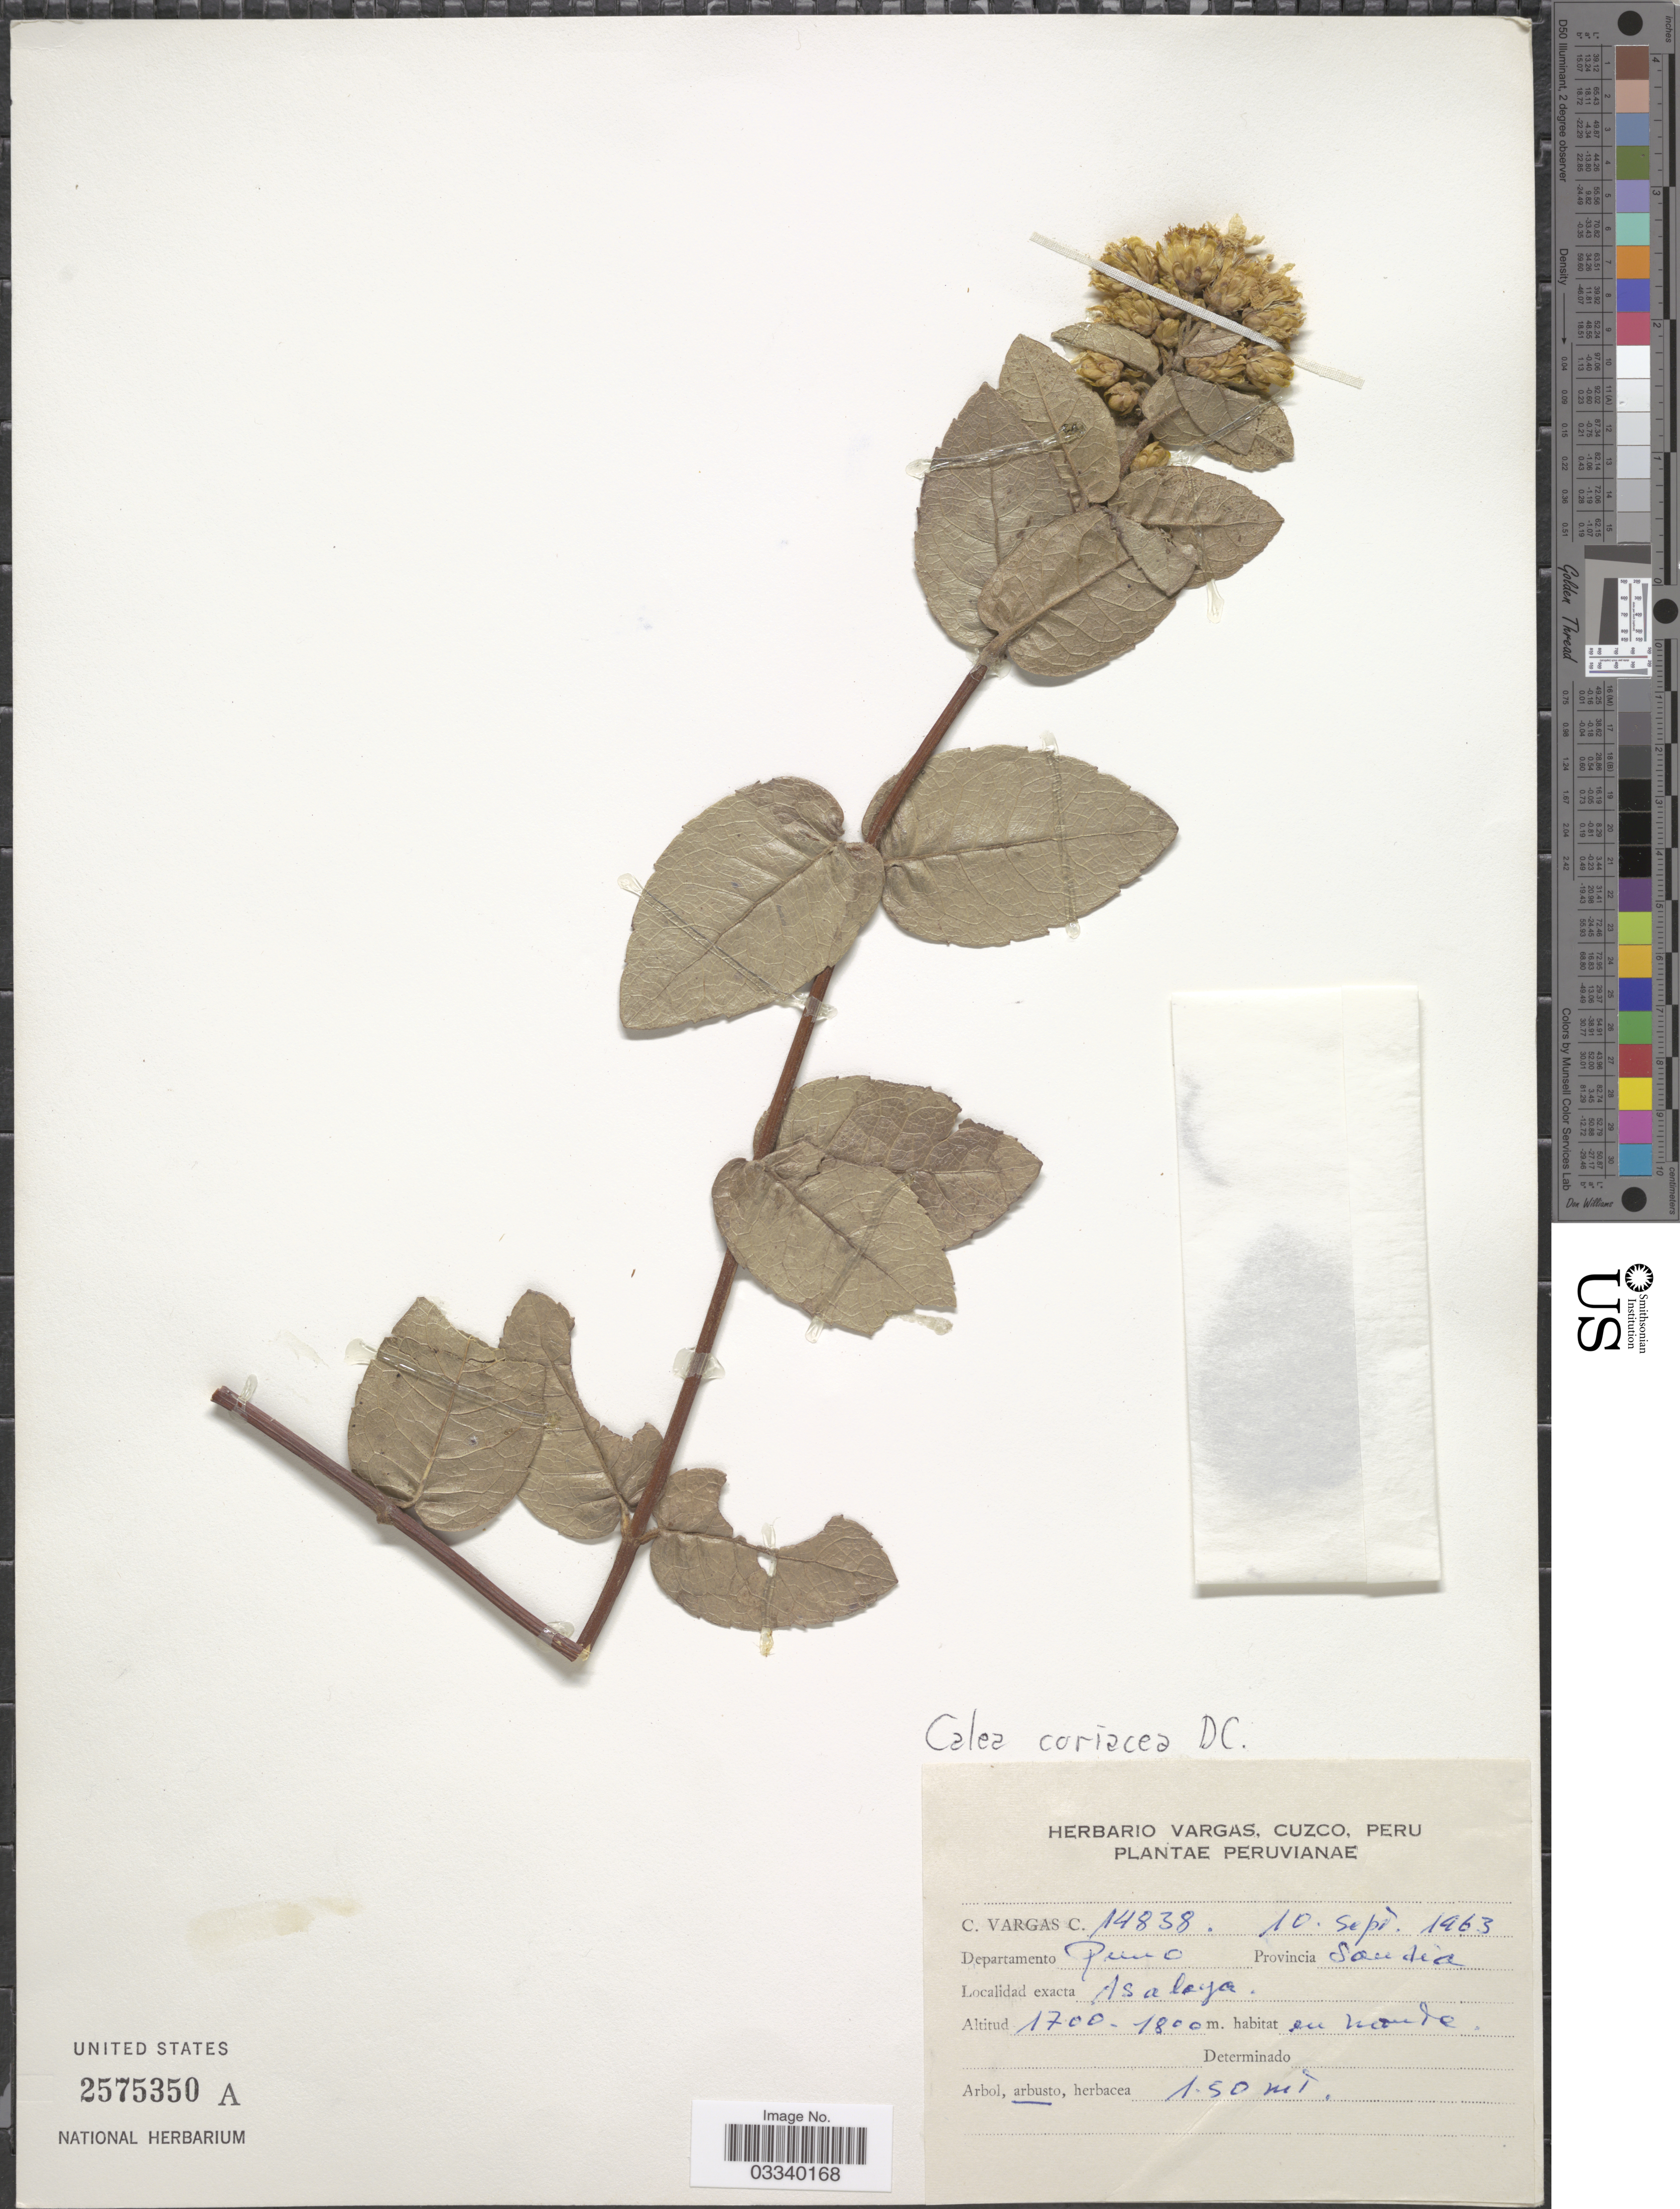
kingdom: Plantae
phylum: Tracheophyta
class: Magnoliopsida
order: Asterales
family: Asteraceae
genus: Calea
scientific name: Calea coriacea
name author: DC.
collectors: C. Vargas Calderón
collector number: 14838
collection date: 1963-09-10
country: Peru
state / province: Puno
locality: Departamento Puno, Provincia Sandia, Asalaya.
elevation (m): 1700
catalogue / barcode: US 2575350A